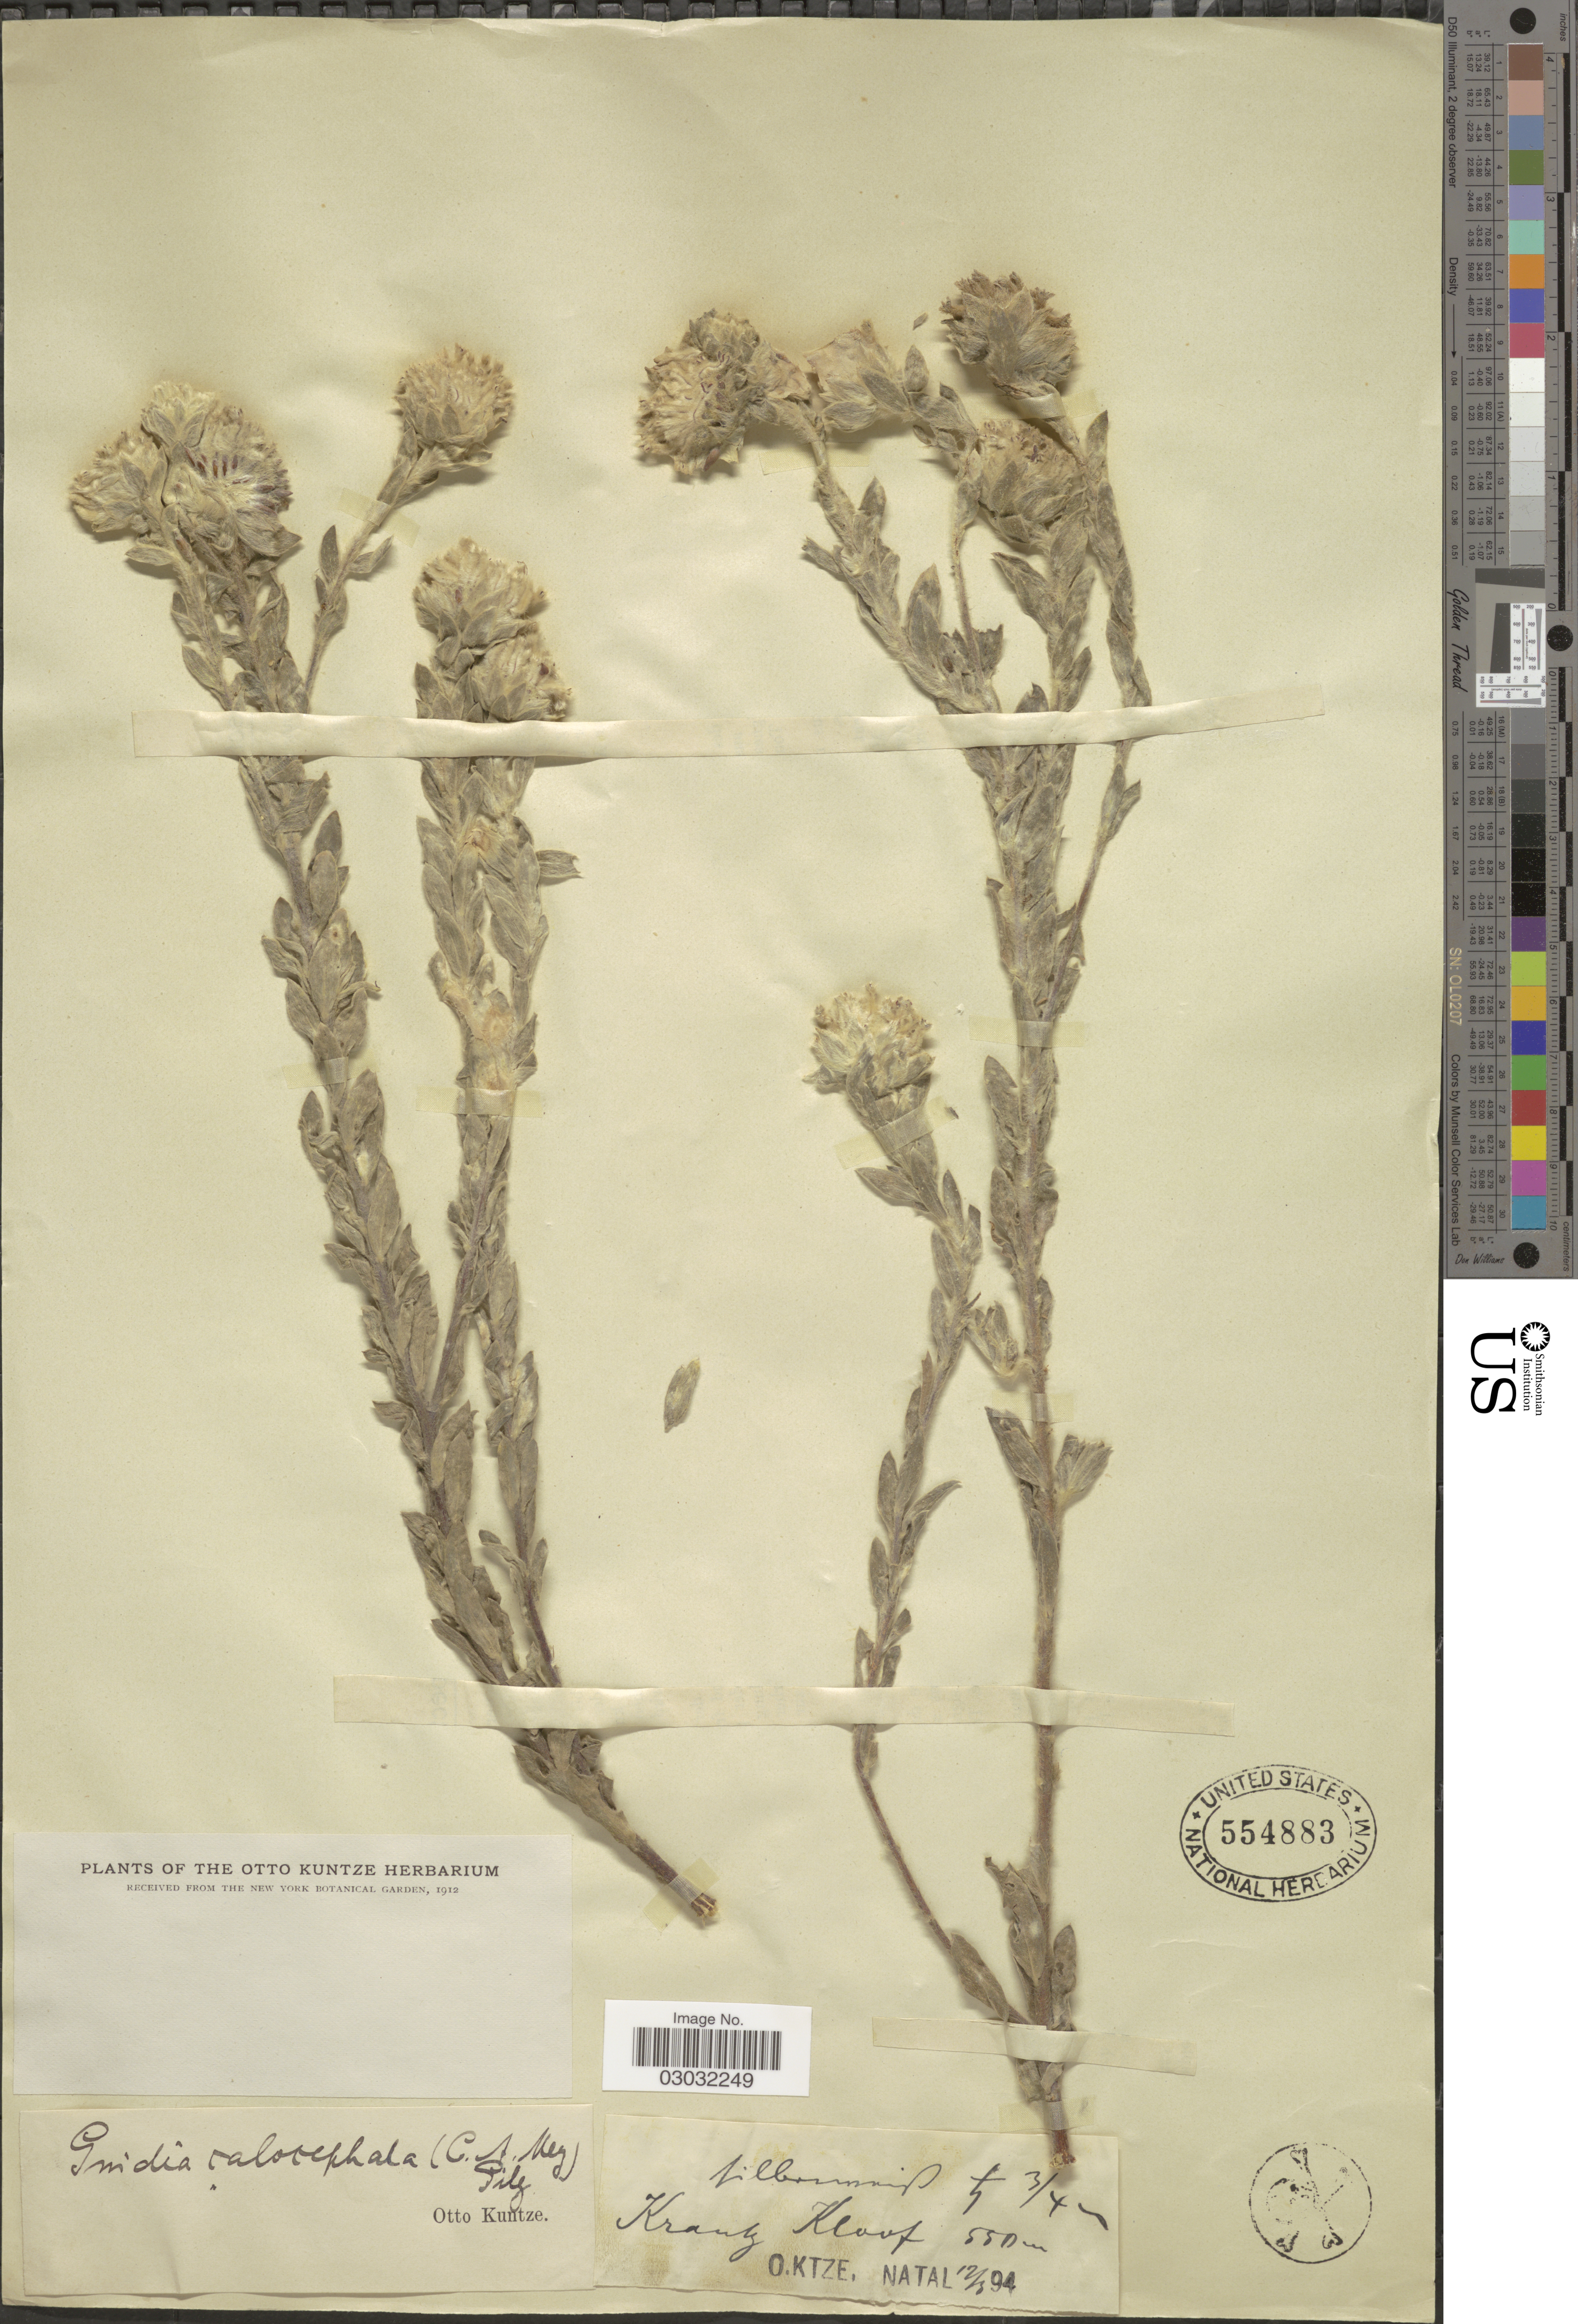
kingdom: Plantae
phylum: Tracheophyta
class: Magnoliopsida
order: Malvales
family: Thymelaeaceae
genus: Lasiosiphon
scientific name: Lasiosiphon calocephalus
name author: (Meisn.) Domke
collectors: C.E.O. Kuntze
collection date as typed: Transcribed d/m/y: 12/3/94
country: South Africa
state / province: KwaZulu-Natal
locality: KrantzKloof. Natal.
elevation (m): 550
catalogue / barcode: US 554883